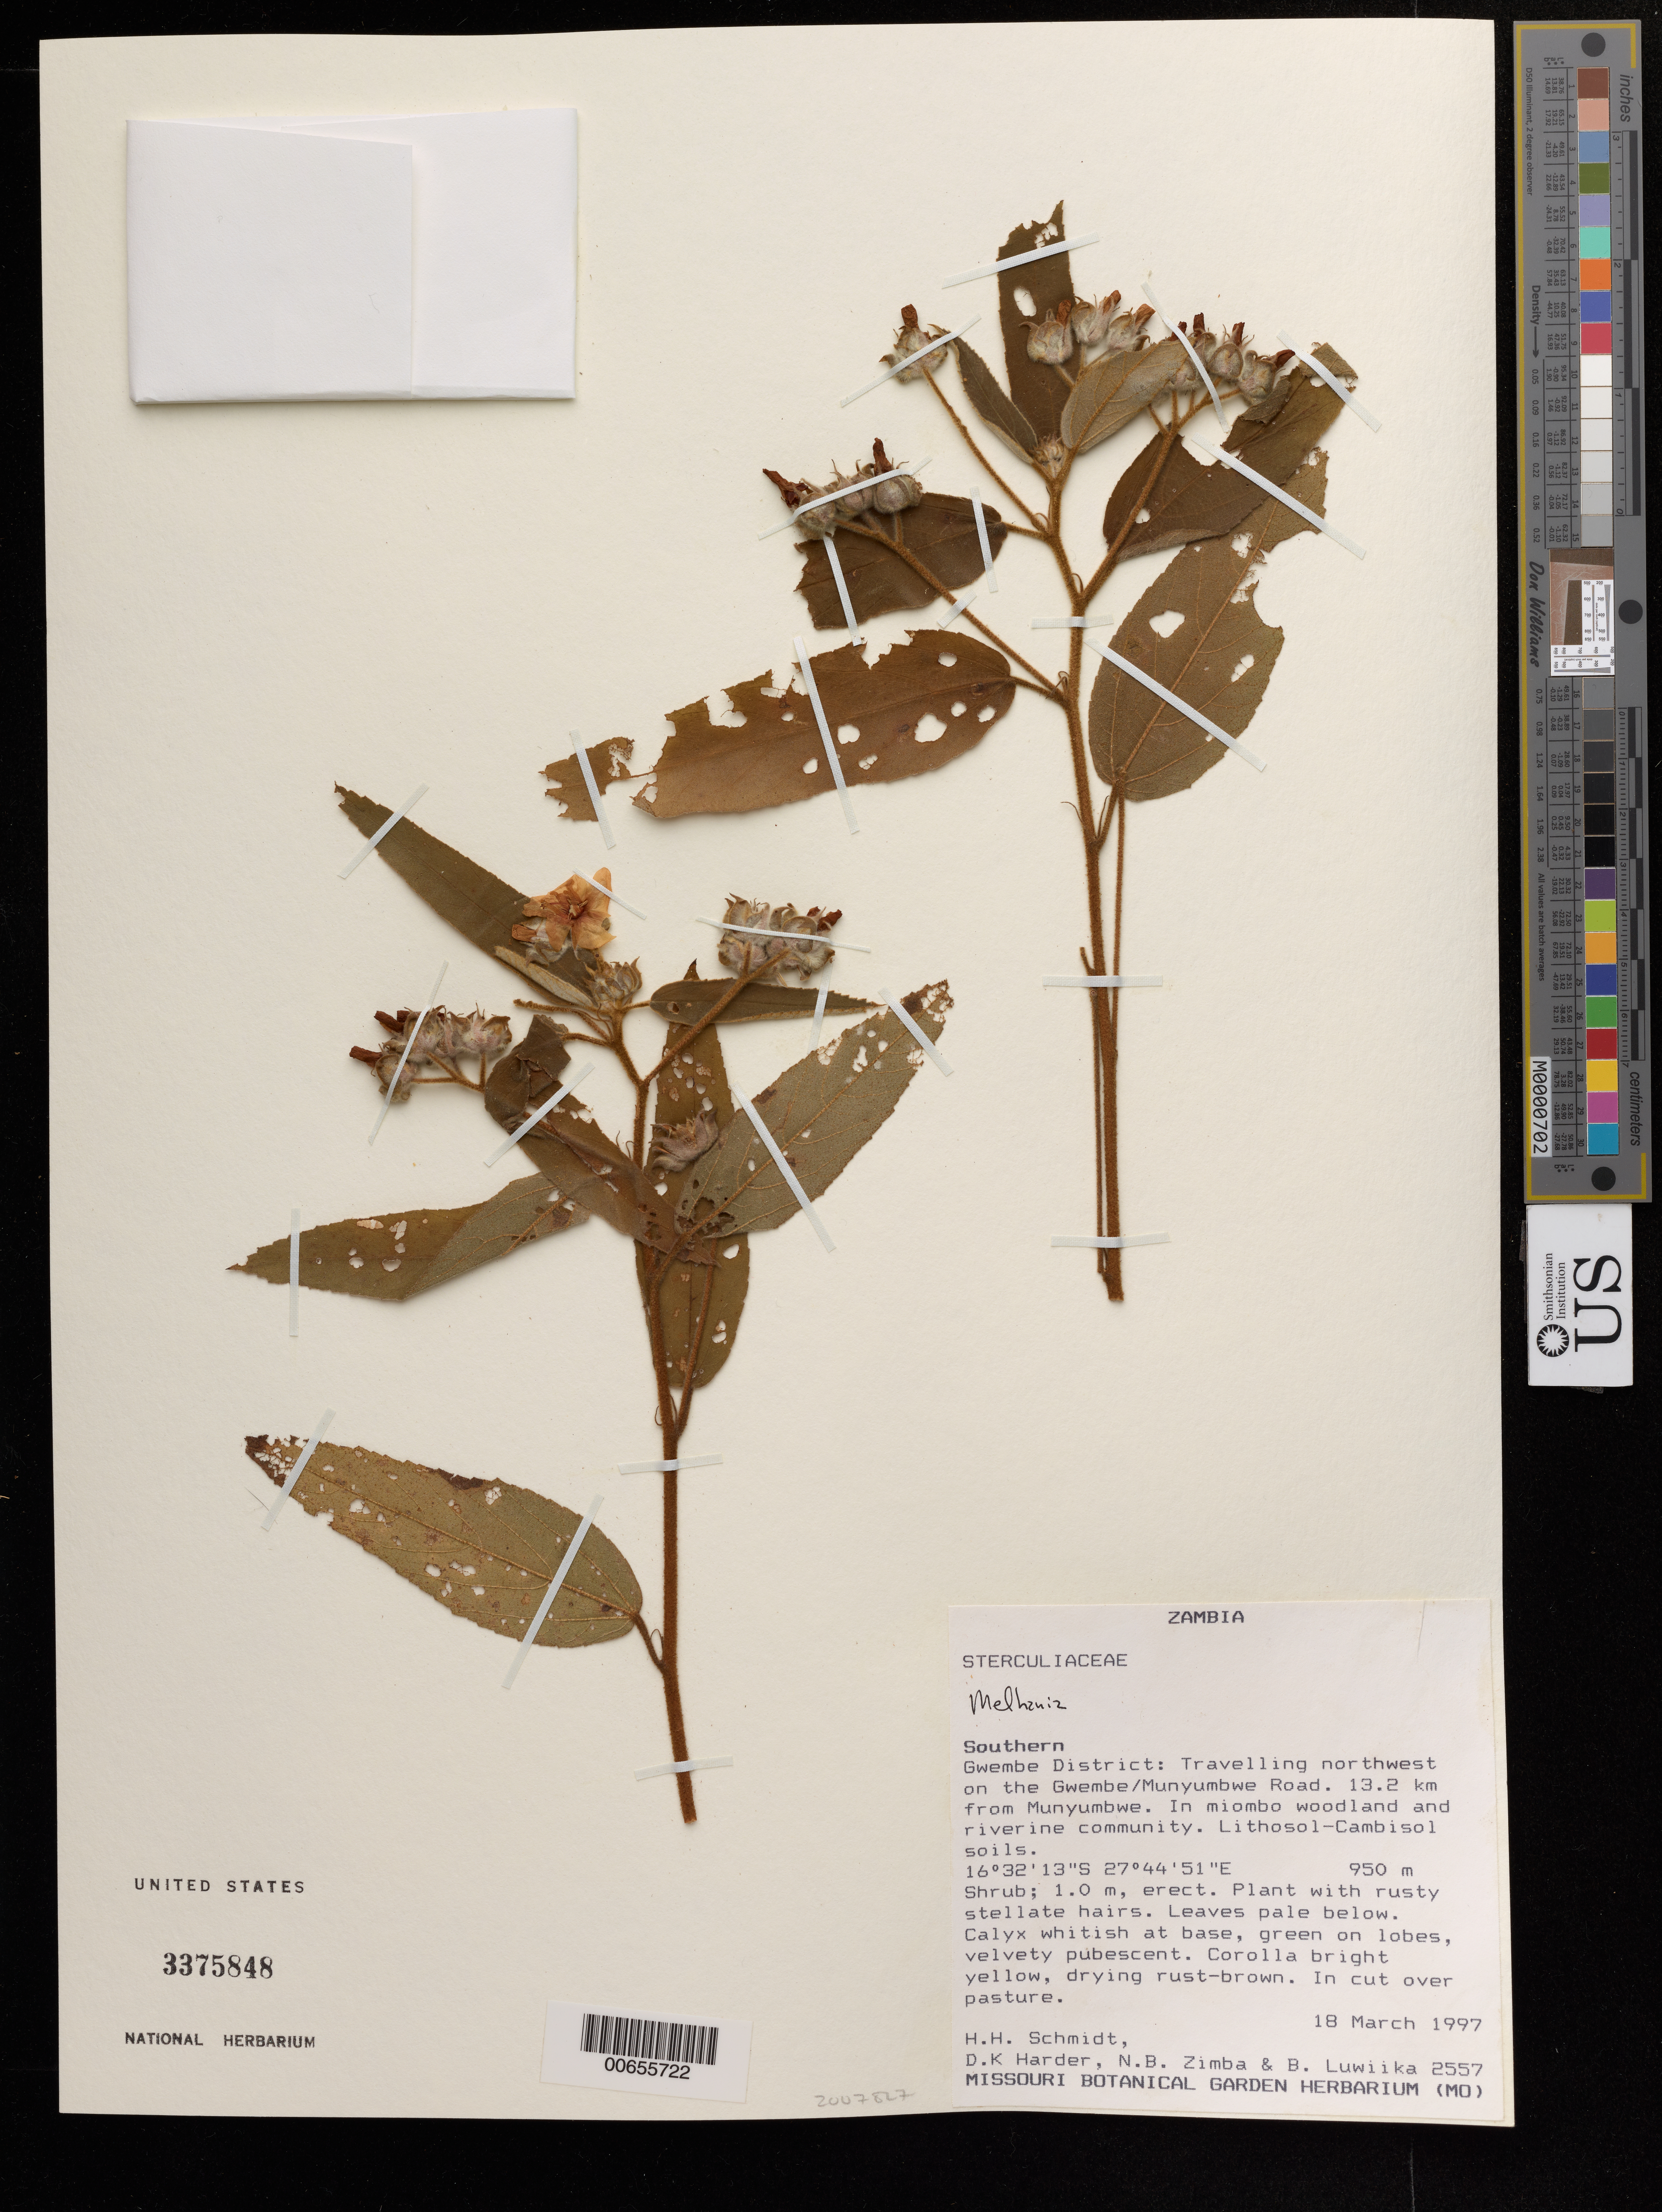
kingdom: Plantae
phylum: Tracheophyta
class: Magnoliopsida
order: Malvales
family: Malvaceae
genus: Melhania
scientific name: Melhania sp.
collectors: H. H. Schmidt, D. Harder, N. B. Zimba & B. Luwiika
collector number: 2557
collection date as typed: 18 Mar 1997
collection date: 1997-03-18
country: Zambia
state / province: Southern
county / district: Gwembe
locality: NW on the Gwembe/Munyumbwe Road, 13.2 km from Munyumbwe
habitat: In miombo woodland and riverine community, Lithosol-Cambisol soils. In cut over pasture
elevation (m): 950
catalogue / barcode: US 3375848